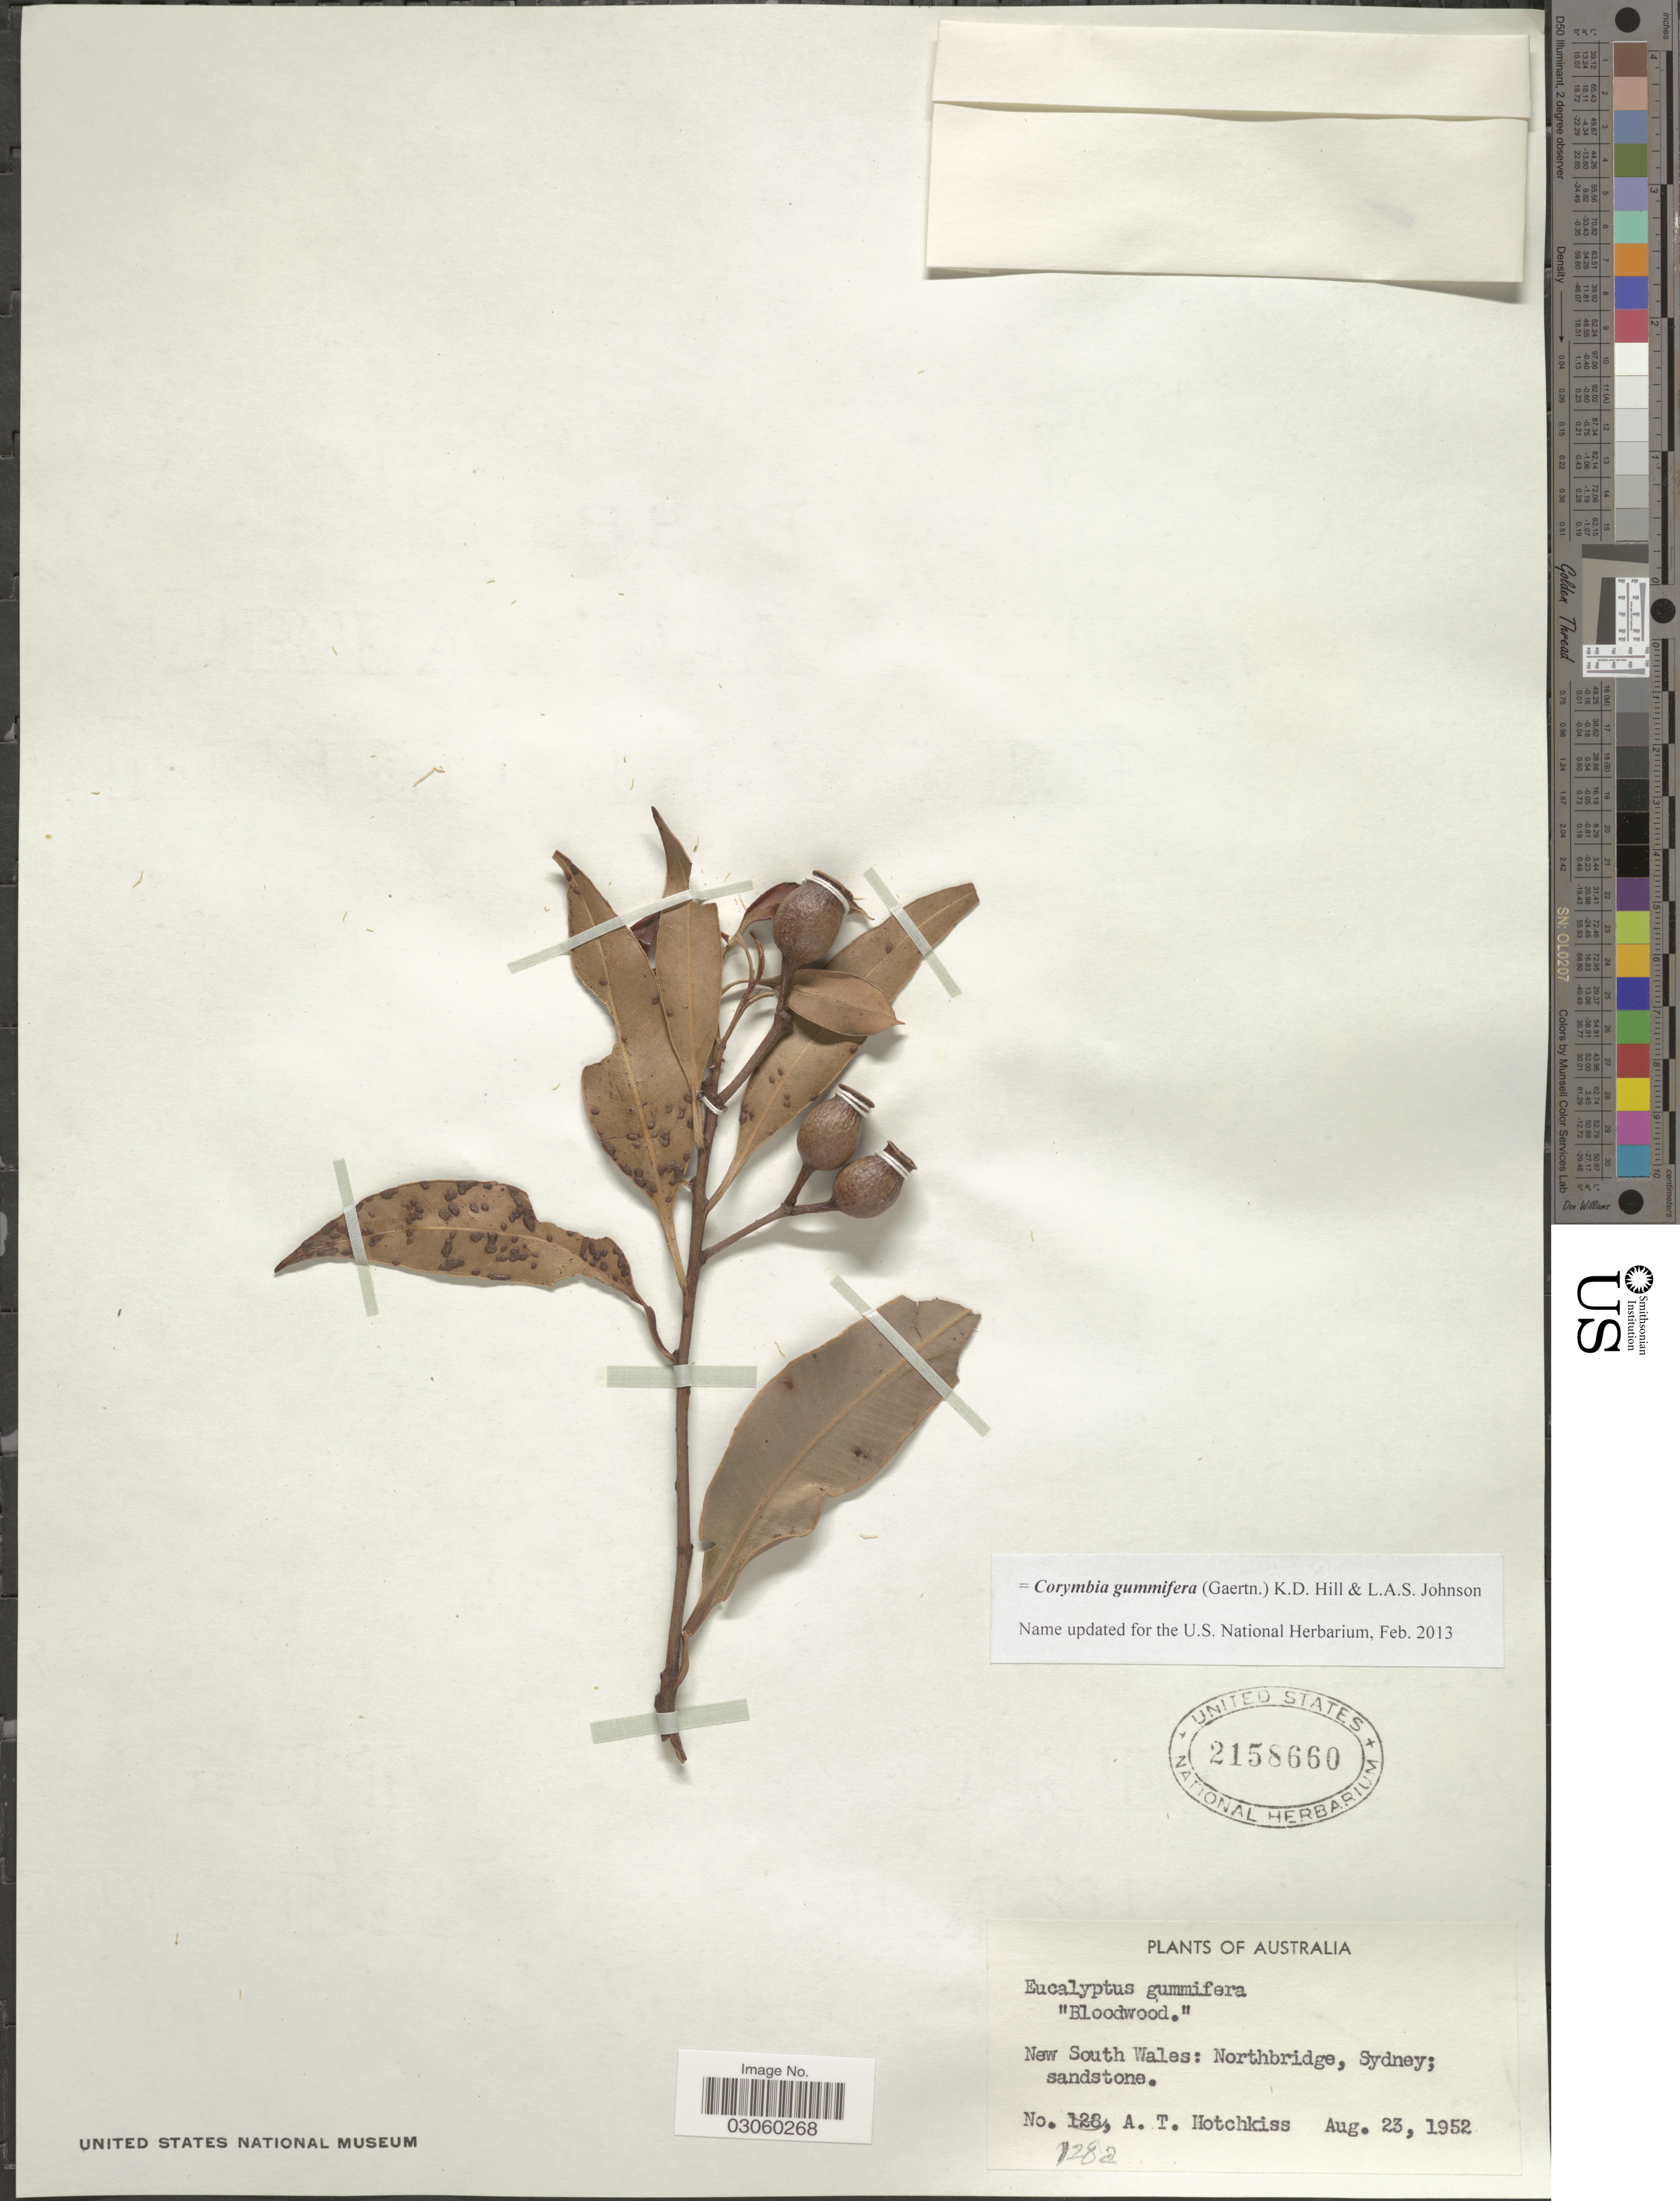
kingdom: Plantae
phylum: Tracheophyta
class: Magnoliopsida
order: Myrtales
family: Myrtaceae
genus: Corymbia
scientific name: Corymbia gummifera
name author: (Gaertn.) K.D. Hill & L.A.S. Johnson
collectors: A. Hotchkiss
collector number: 1282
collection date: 1952-08-23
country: Australia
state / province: New South Wales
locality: Northbridge, Sydney.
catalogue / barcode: US 2158660